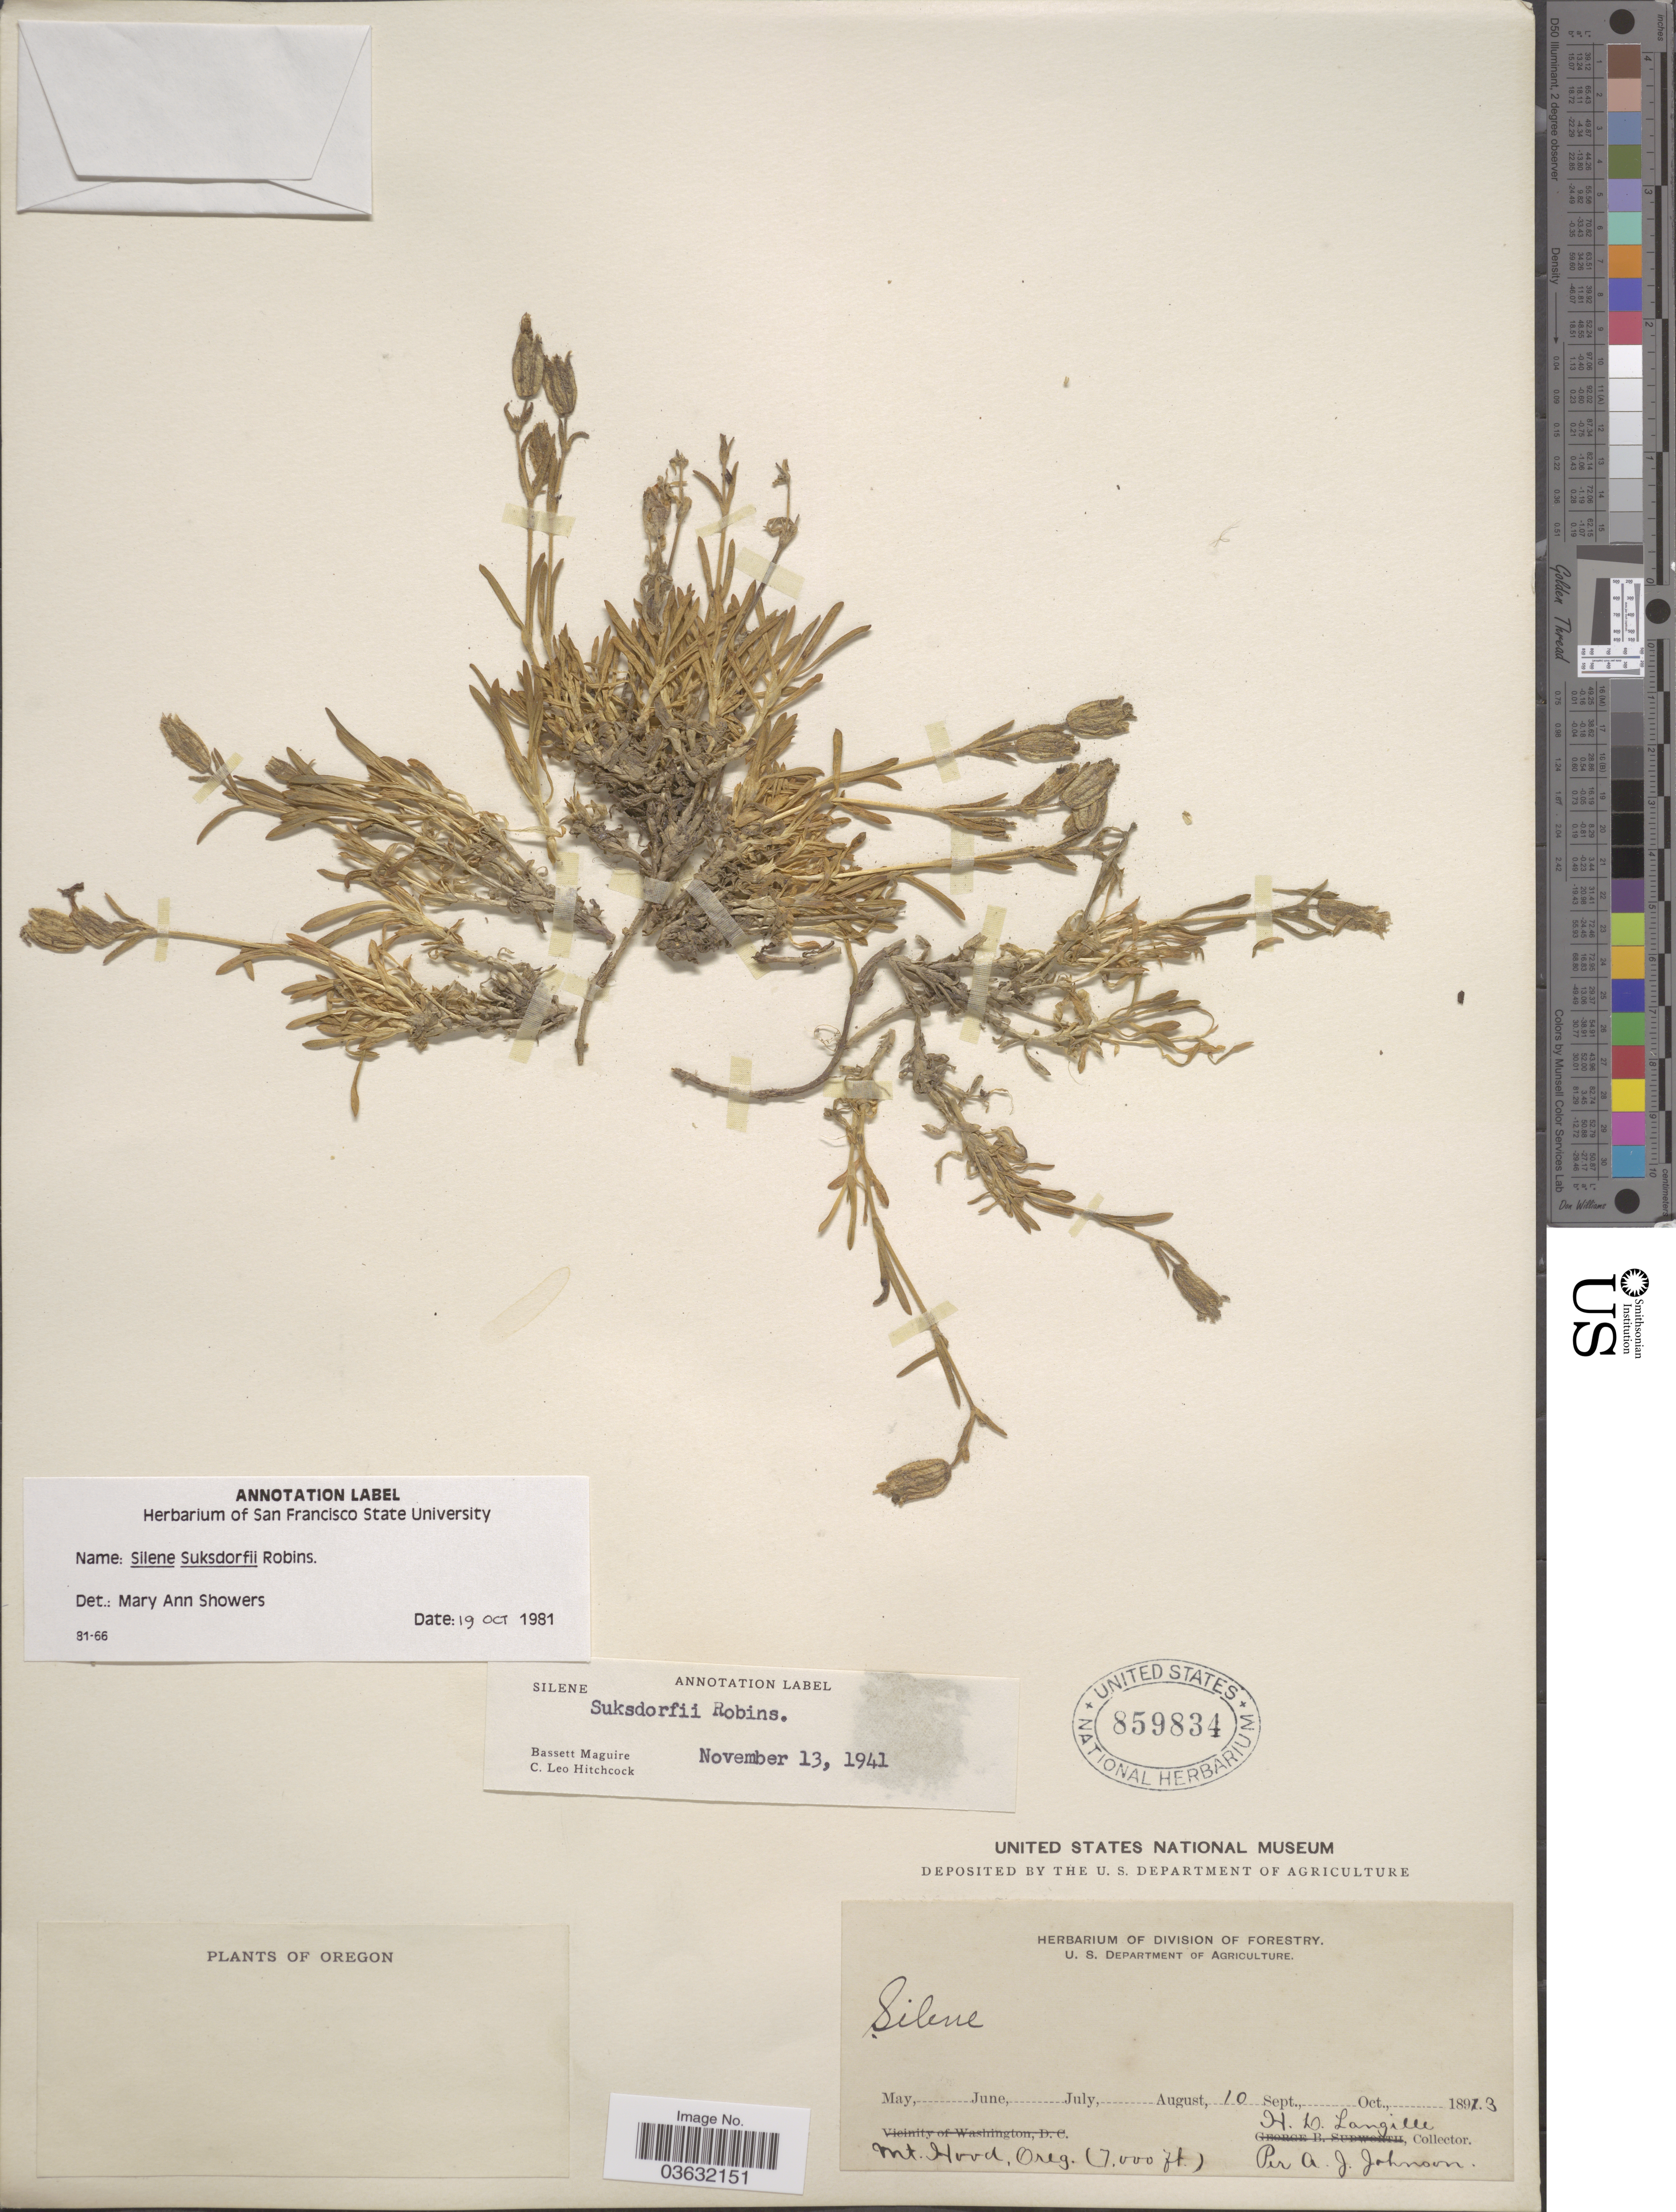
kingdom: Plantae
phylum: Tracheophyta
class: Magnoliopsida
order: Caryophyllales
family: Caryophyllaceae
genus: Silene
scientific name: Silene suksdorfii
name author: B.L. Rob.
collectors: H. Langille & A. Johnson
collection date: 1893-08-10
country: United States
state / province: Oregon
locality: Mt. Hood.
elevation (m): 2134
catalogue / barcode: US 859834